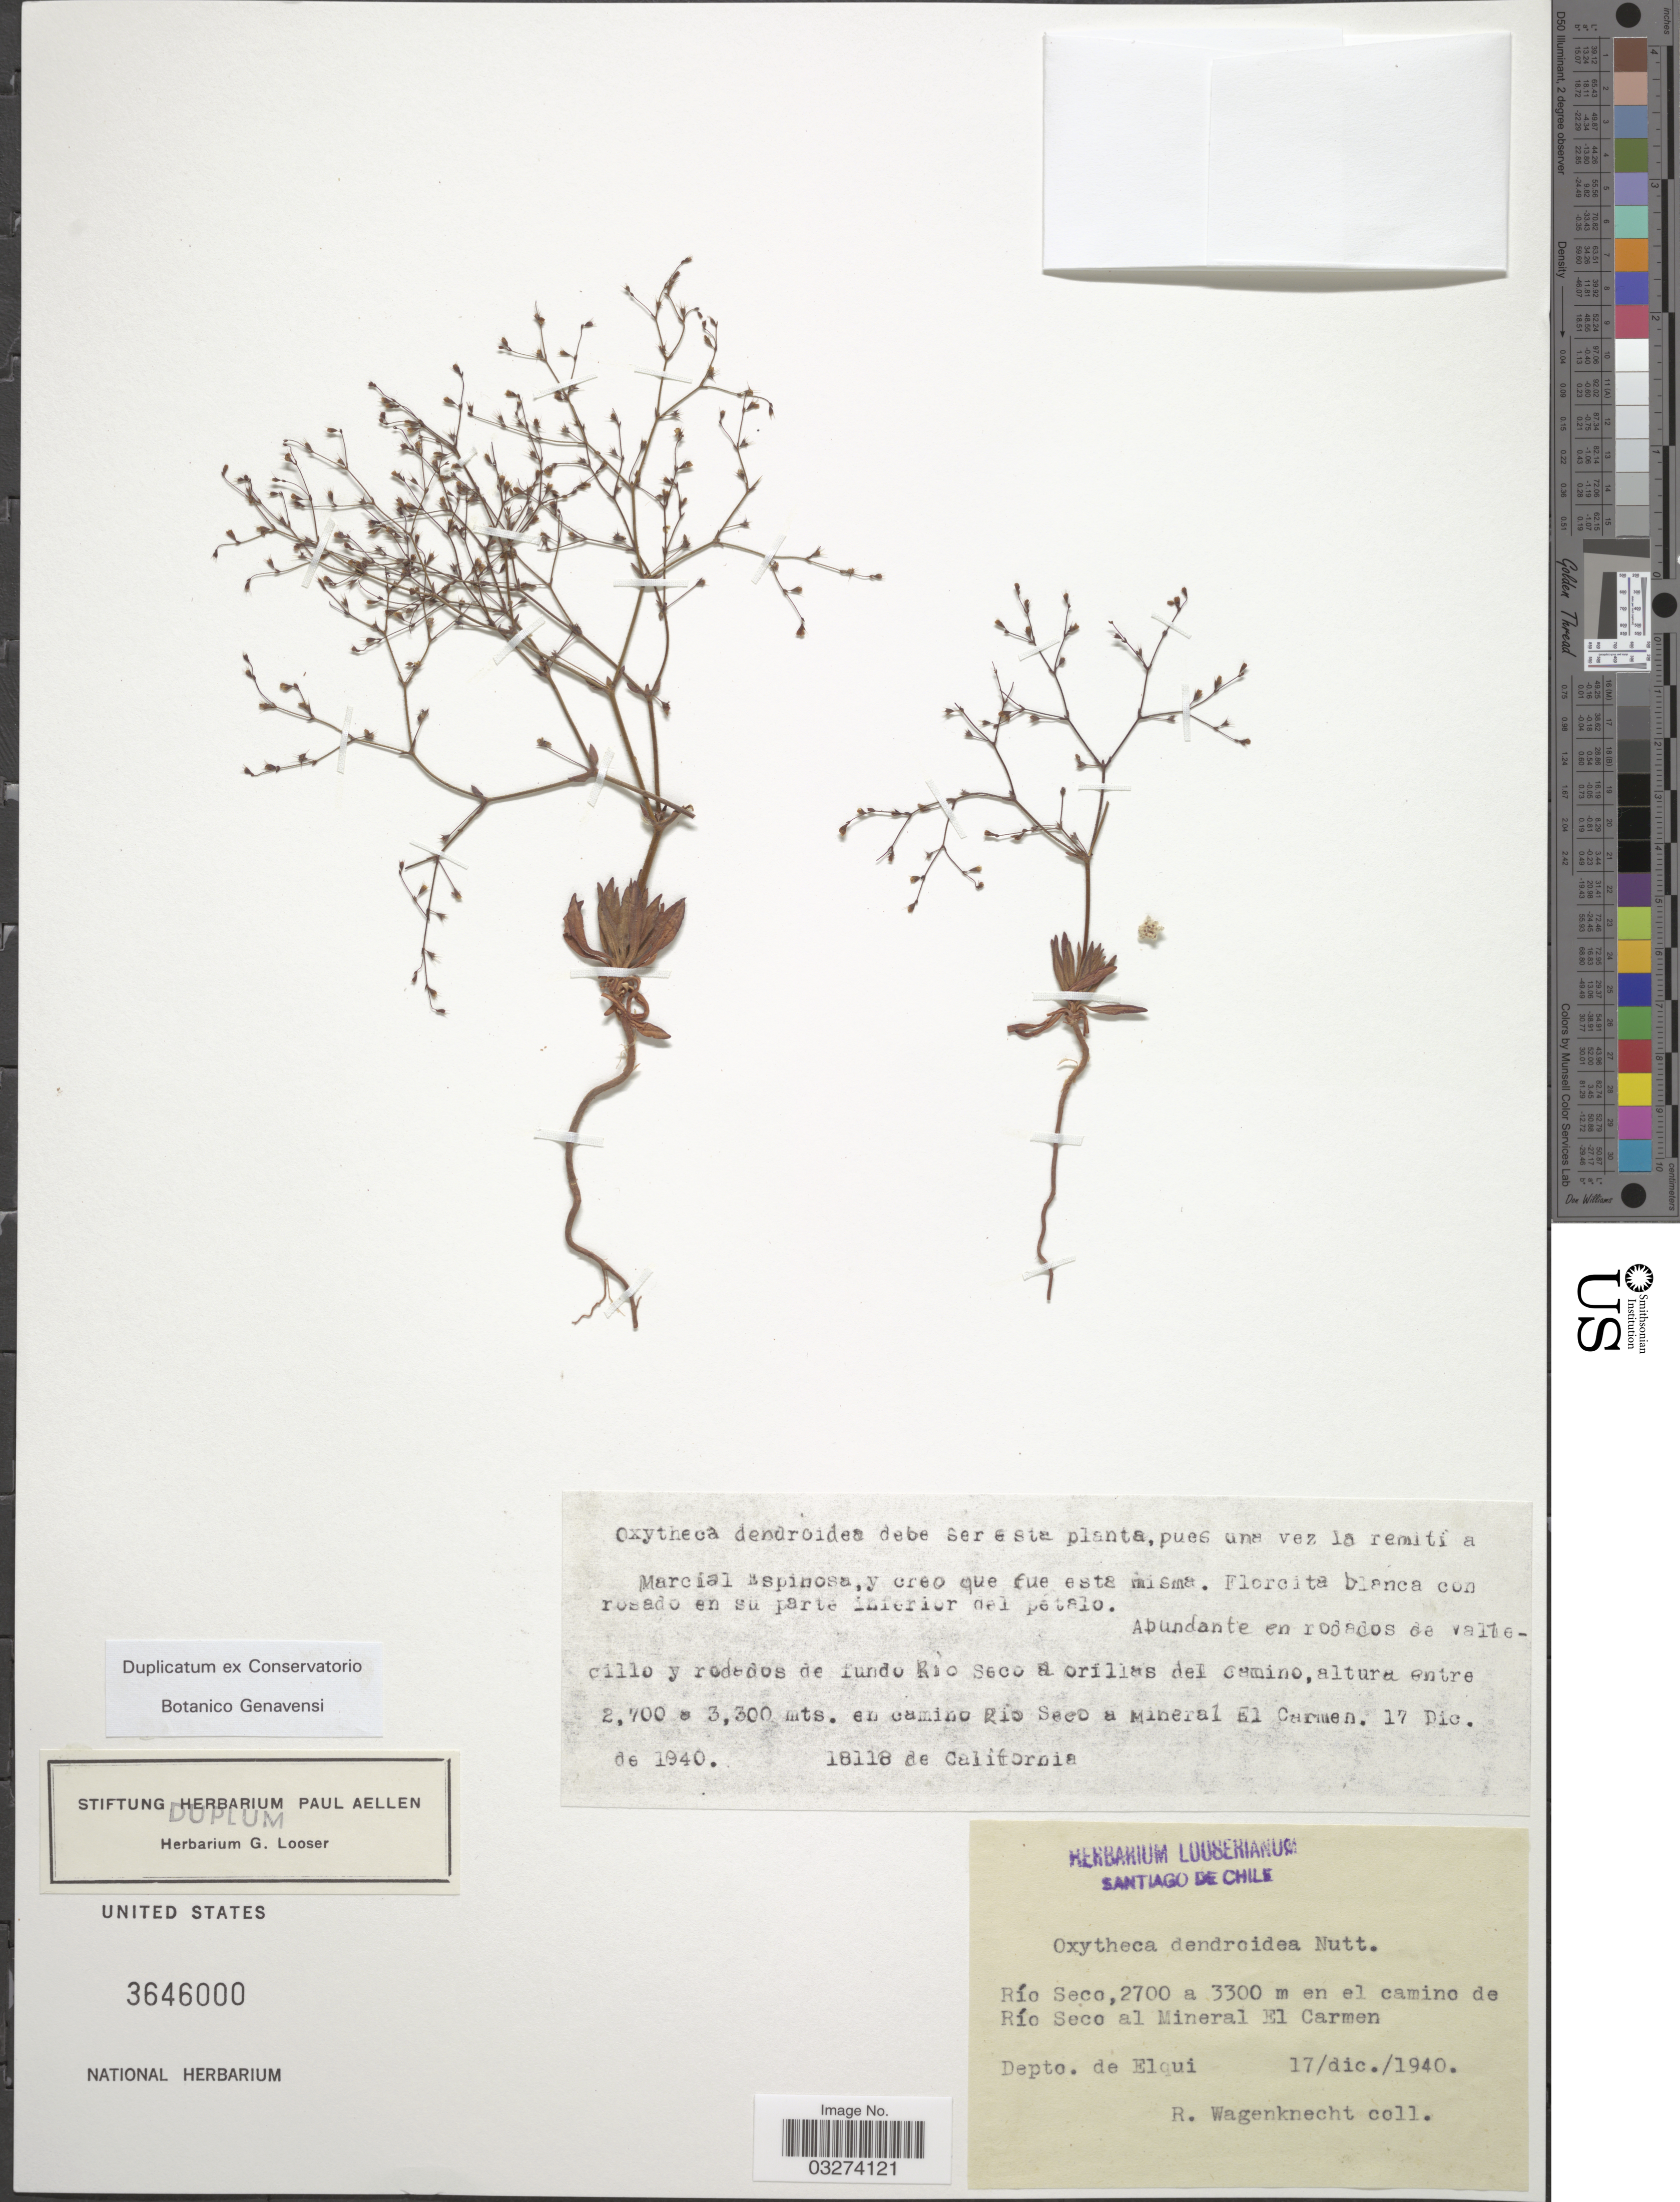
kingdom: Plantae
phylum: Tracheophyta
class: Magnoliopsida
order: Caryophyllales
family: Polygonaceae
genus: Oxytheca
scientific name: Oxytheca dendroidea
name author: Nutt.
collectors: R. Wagenknecht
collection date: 1940-12-17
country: Chile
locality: Río Seco, 2700 a 3300 m en el camino de Río Seco al Mineral El Carmen. Depto. de Elqui.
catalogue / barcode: US 364600